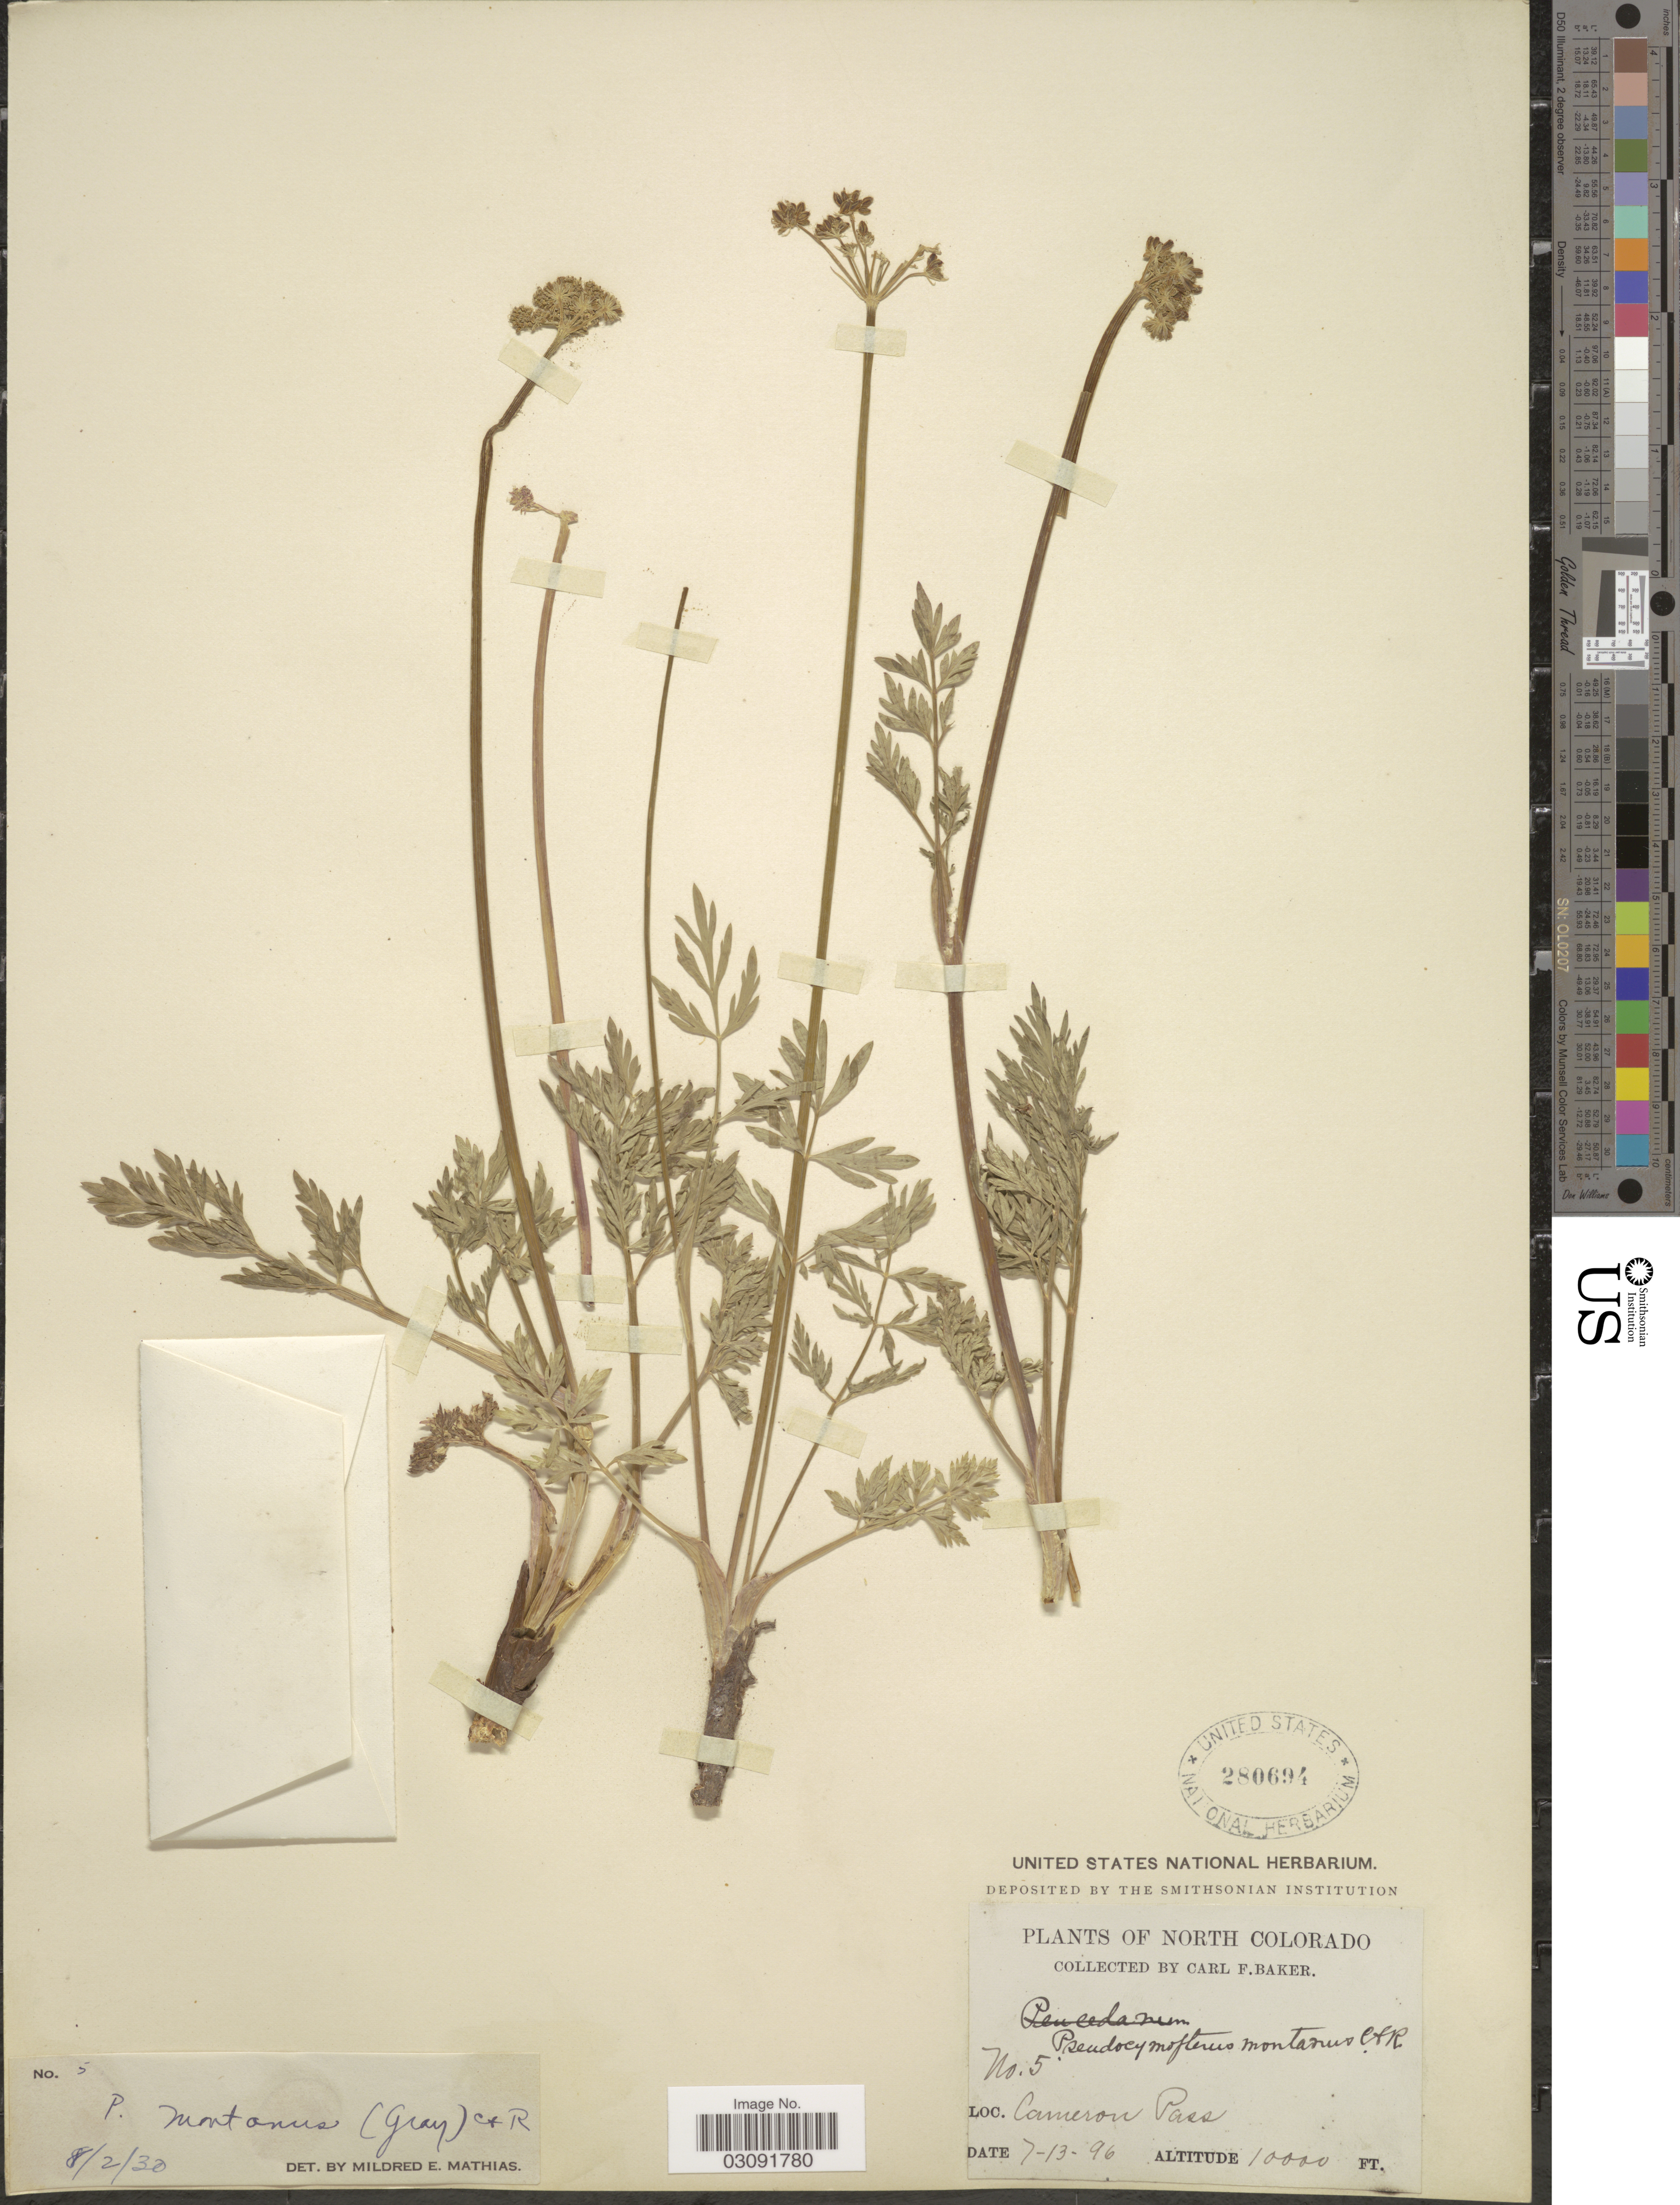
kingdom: Plantae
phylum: Tracheophyta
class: Magnoliopsida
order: Apiales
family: Apiaceae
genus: Pseudocymopterus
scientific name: Pseudocymopterus montanus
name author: (A. Gray) J.M. Coult. & Rose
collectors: C. F. Baker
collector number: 5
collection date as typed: Transcribed d/m/y: 13/7/96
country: United States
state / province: Colorado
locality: North Colorado, Cameron Pass.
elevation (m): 3048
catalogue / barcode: US 280694